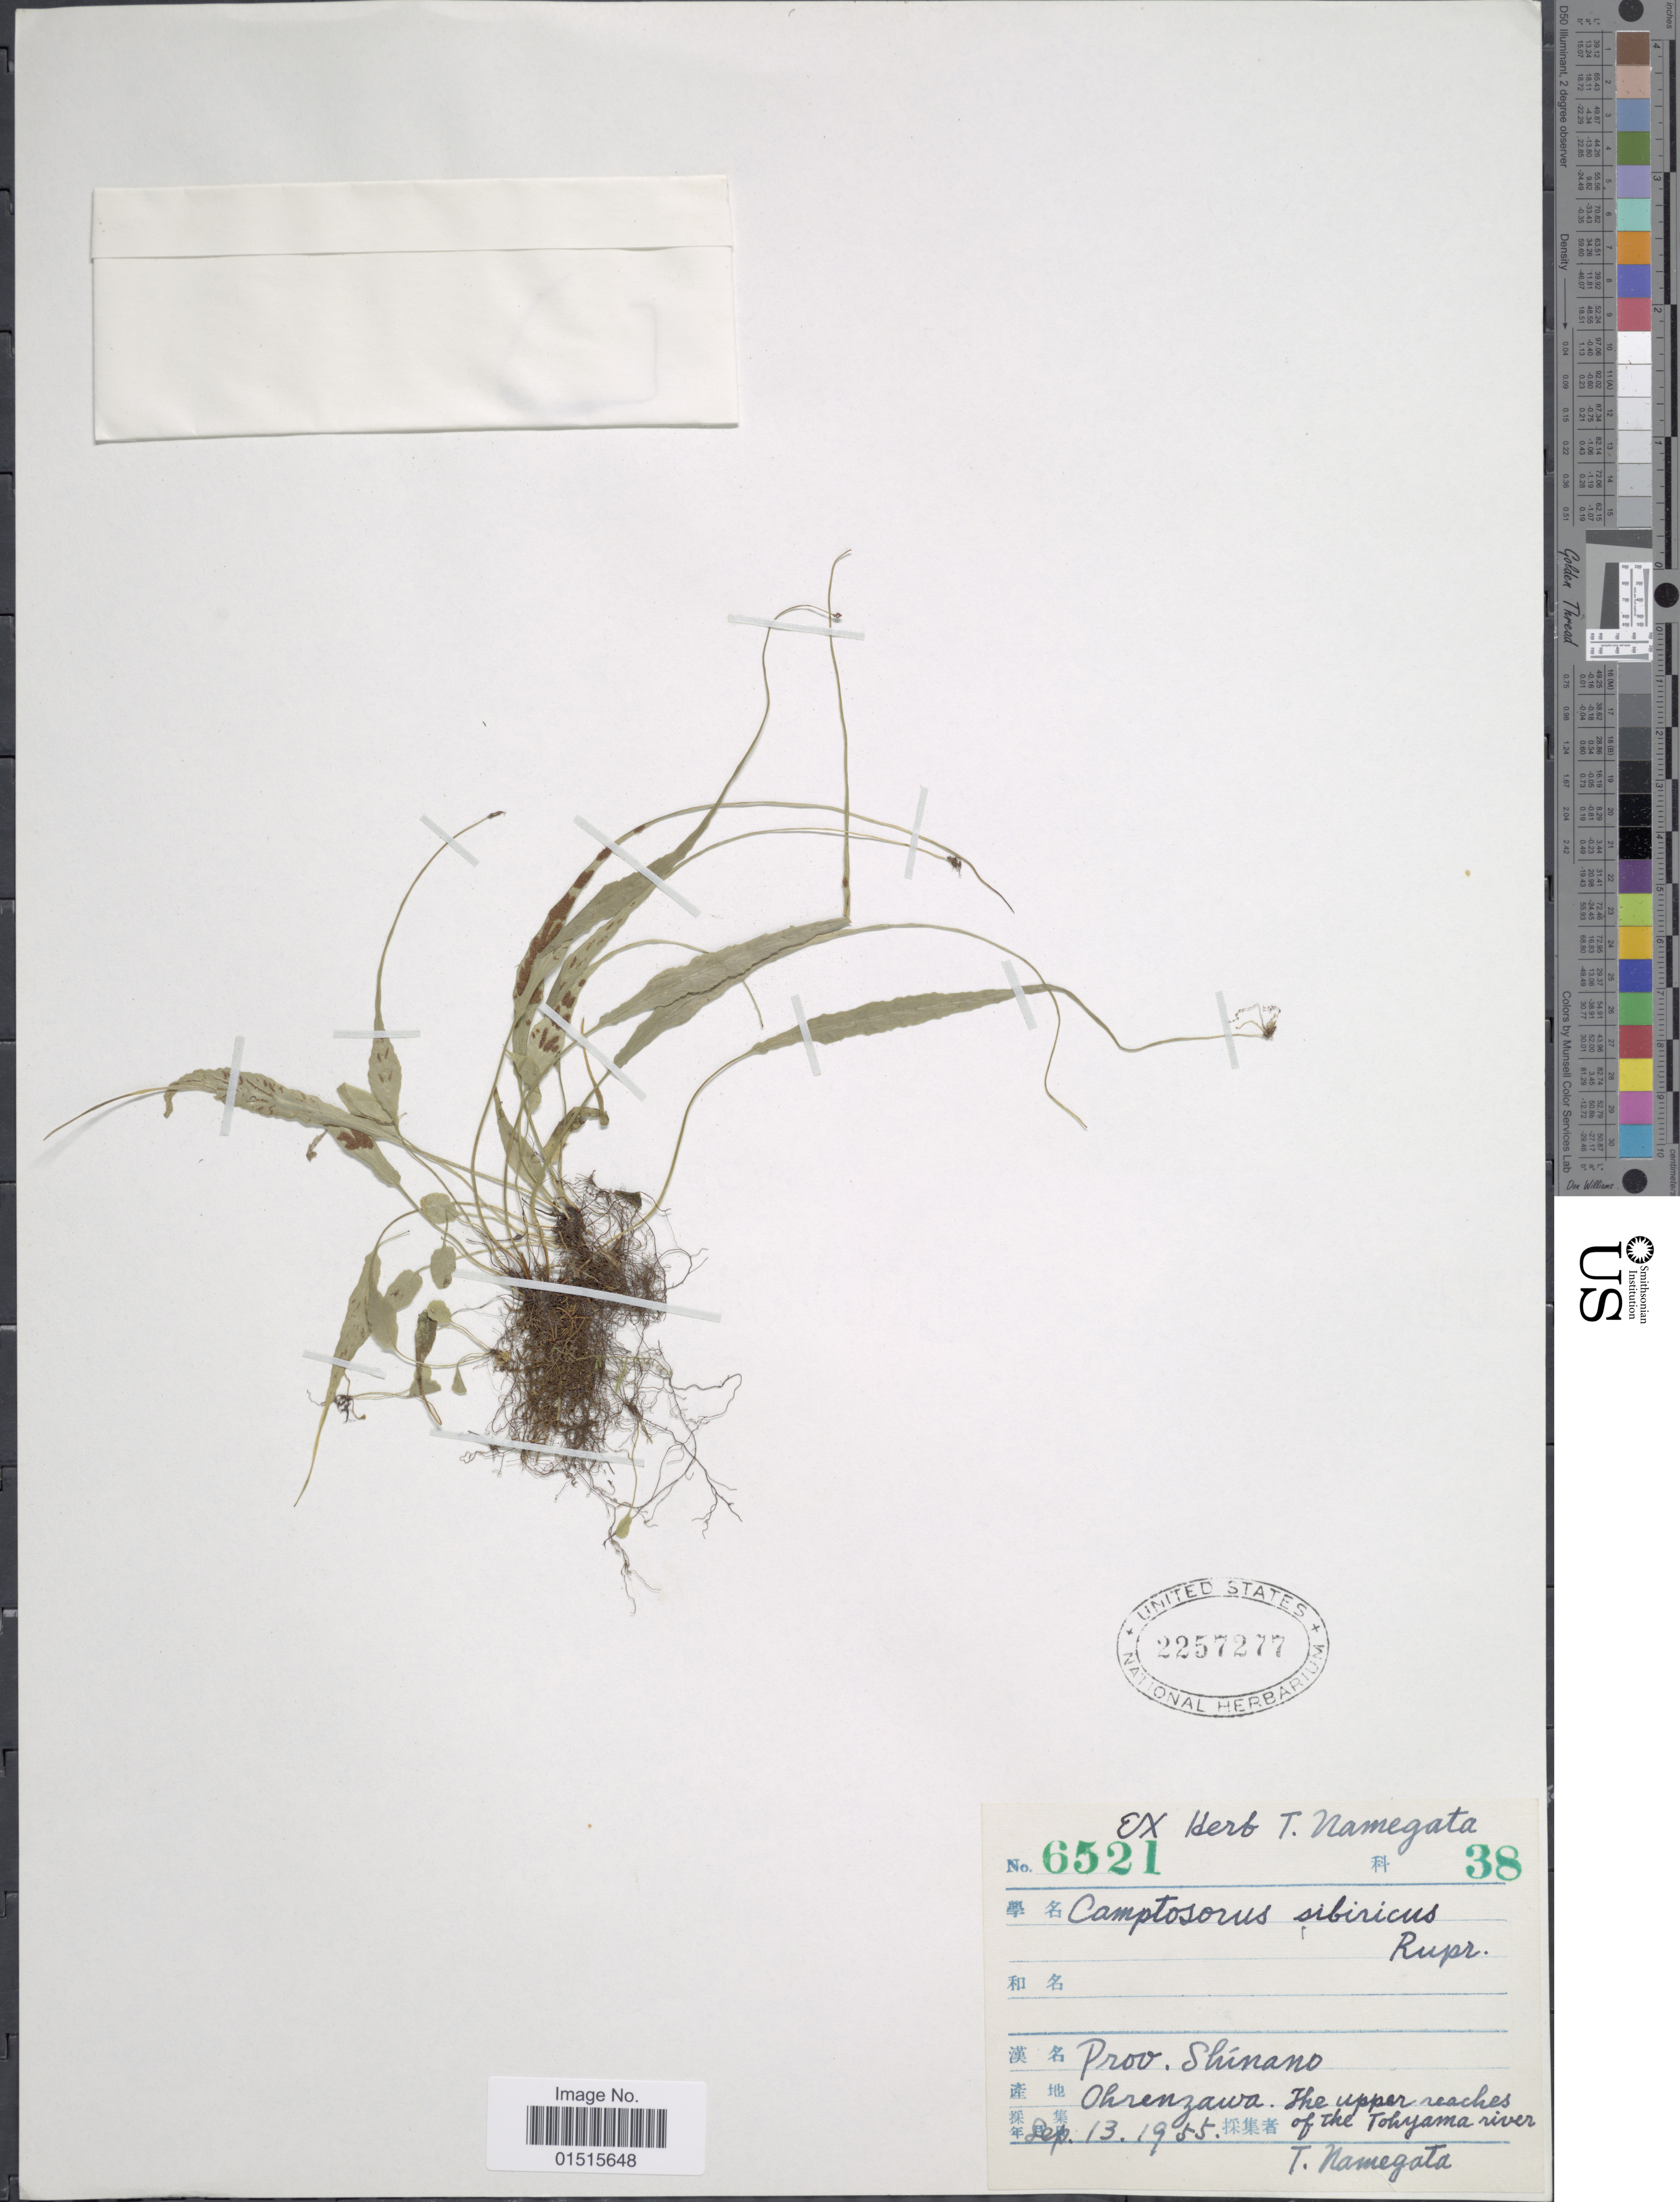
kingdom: Plantae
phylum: Tracheophyta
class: Polypodiopsida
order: Polypodiales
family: Aspleniaceae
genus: Asplenium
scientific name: Asplenium sibricus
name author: Rupr.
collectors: T. Namegata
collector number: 6521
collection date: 1955-09-13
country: Japan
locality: Prov. Shinano, Ohrenzawa. The upper reaches of the Tohyama river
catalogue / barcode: US 2257277